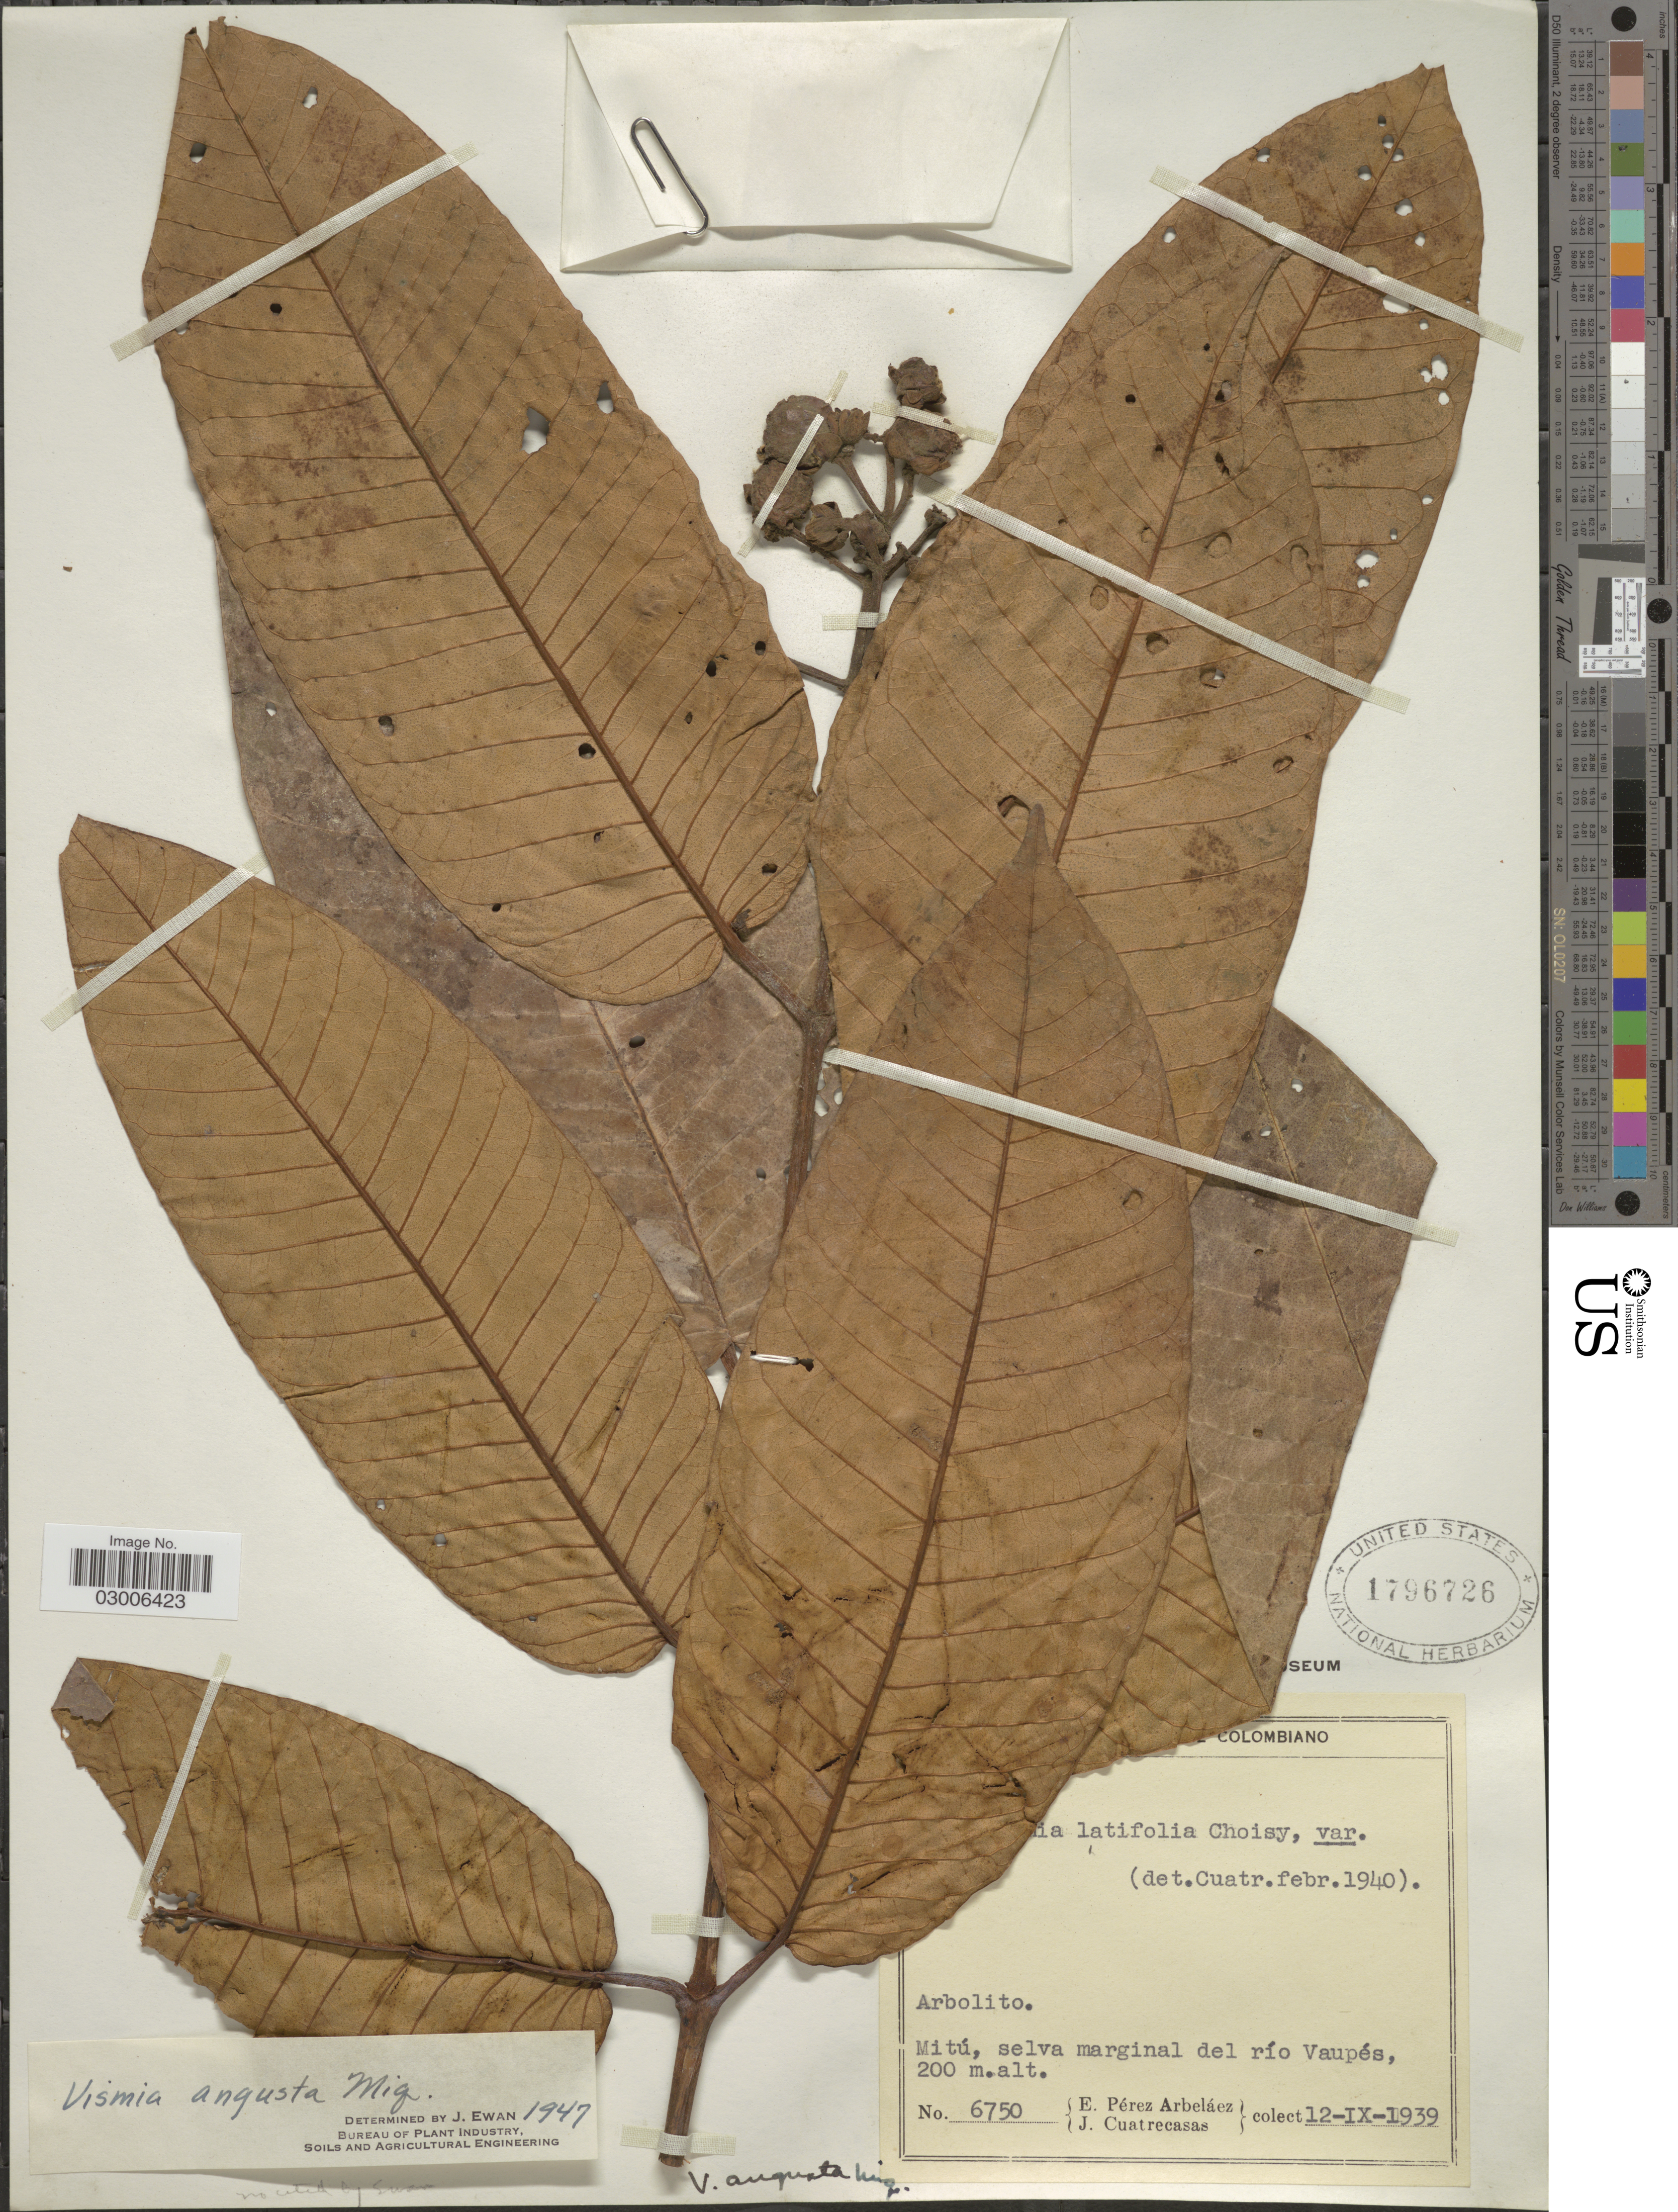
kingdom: Plantae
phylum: Tracheophyta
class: Magnoliopsida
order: Malpighiales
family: Hypericaceae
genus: Vismia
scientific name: Vismia angusta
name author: Miq.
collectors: E. Pérez Arbeláez & J. Cuatrecasas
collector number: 6750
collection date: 1939-09-12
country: Colombia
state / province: Vaupés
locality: Mitú, selva marginal del río Vaupés.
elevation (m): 200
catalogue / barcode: US 1796726